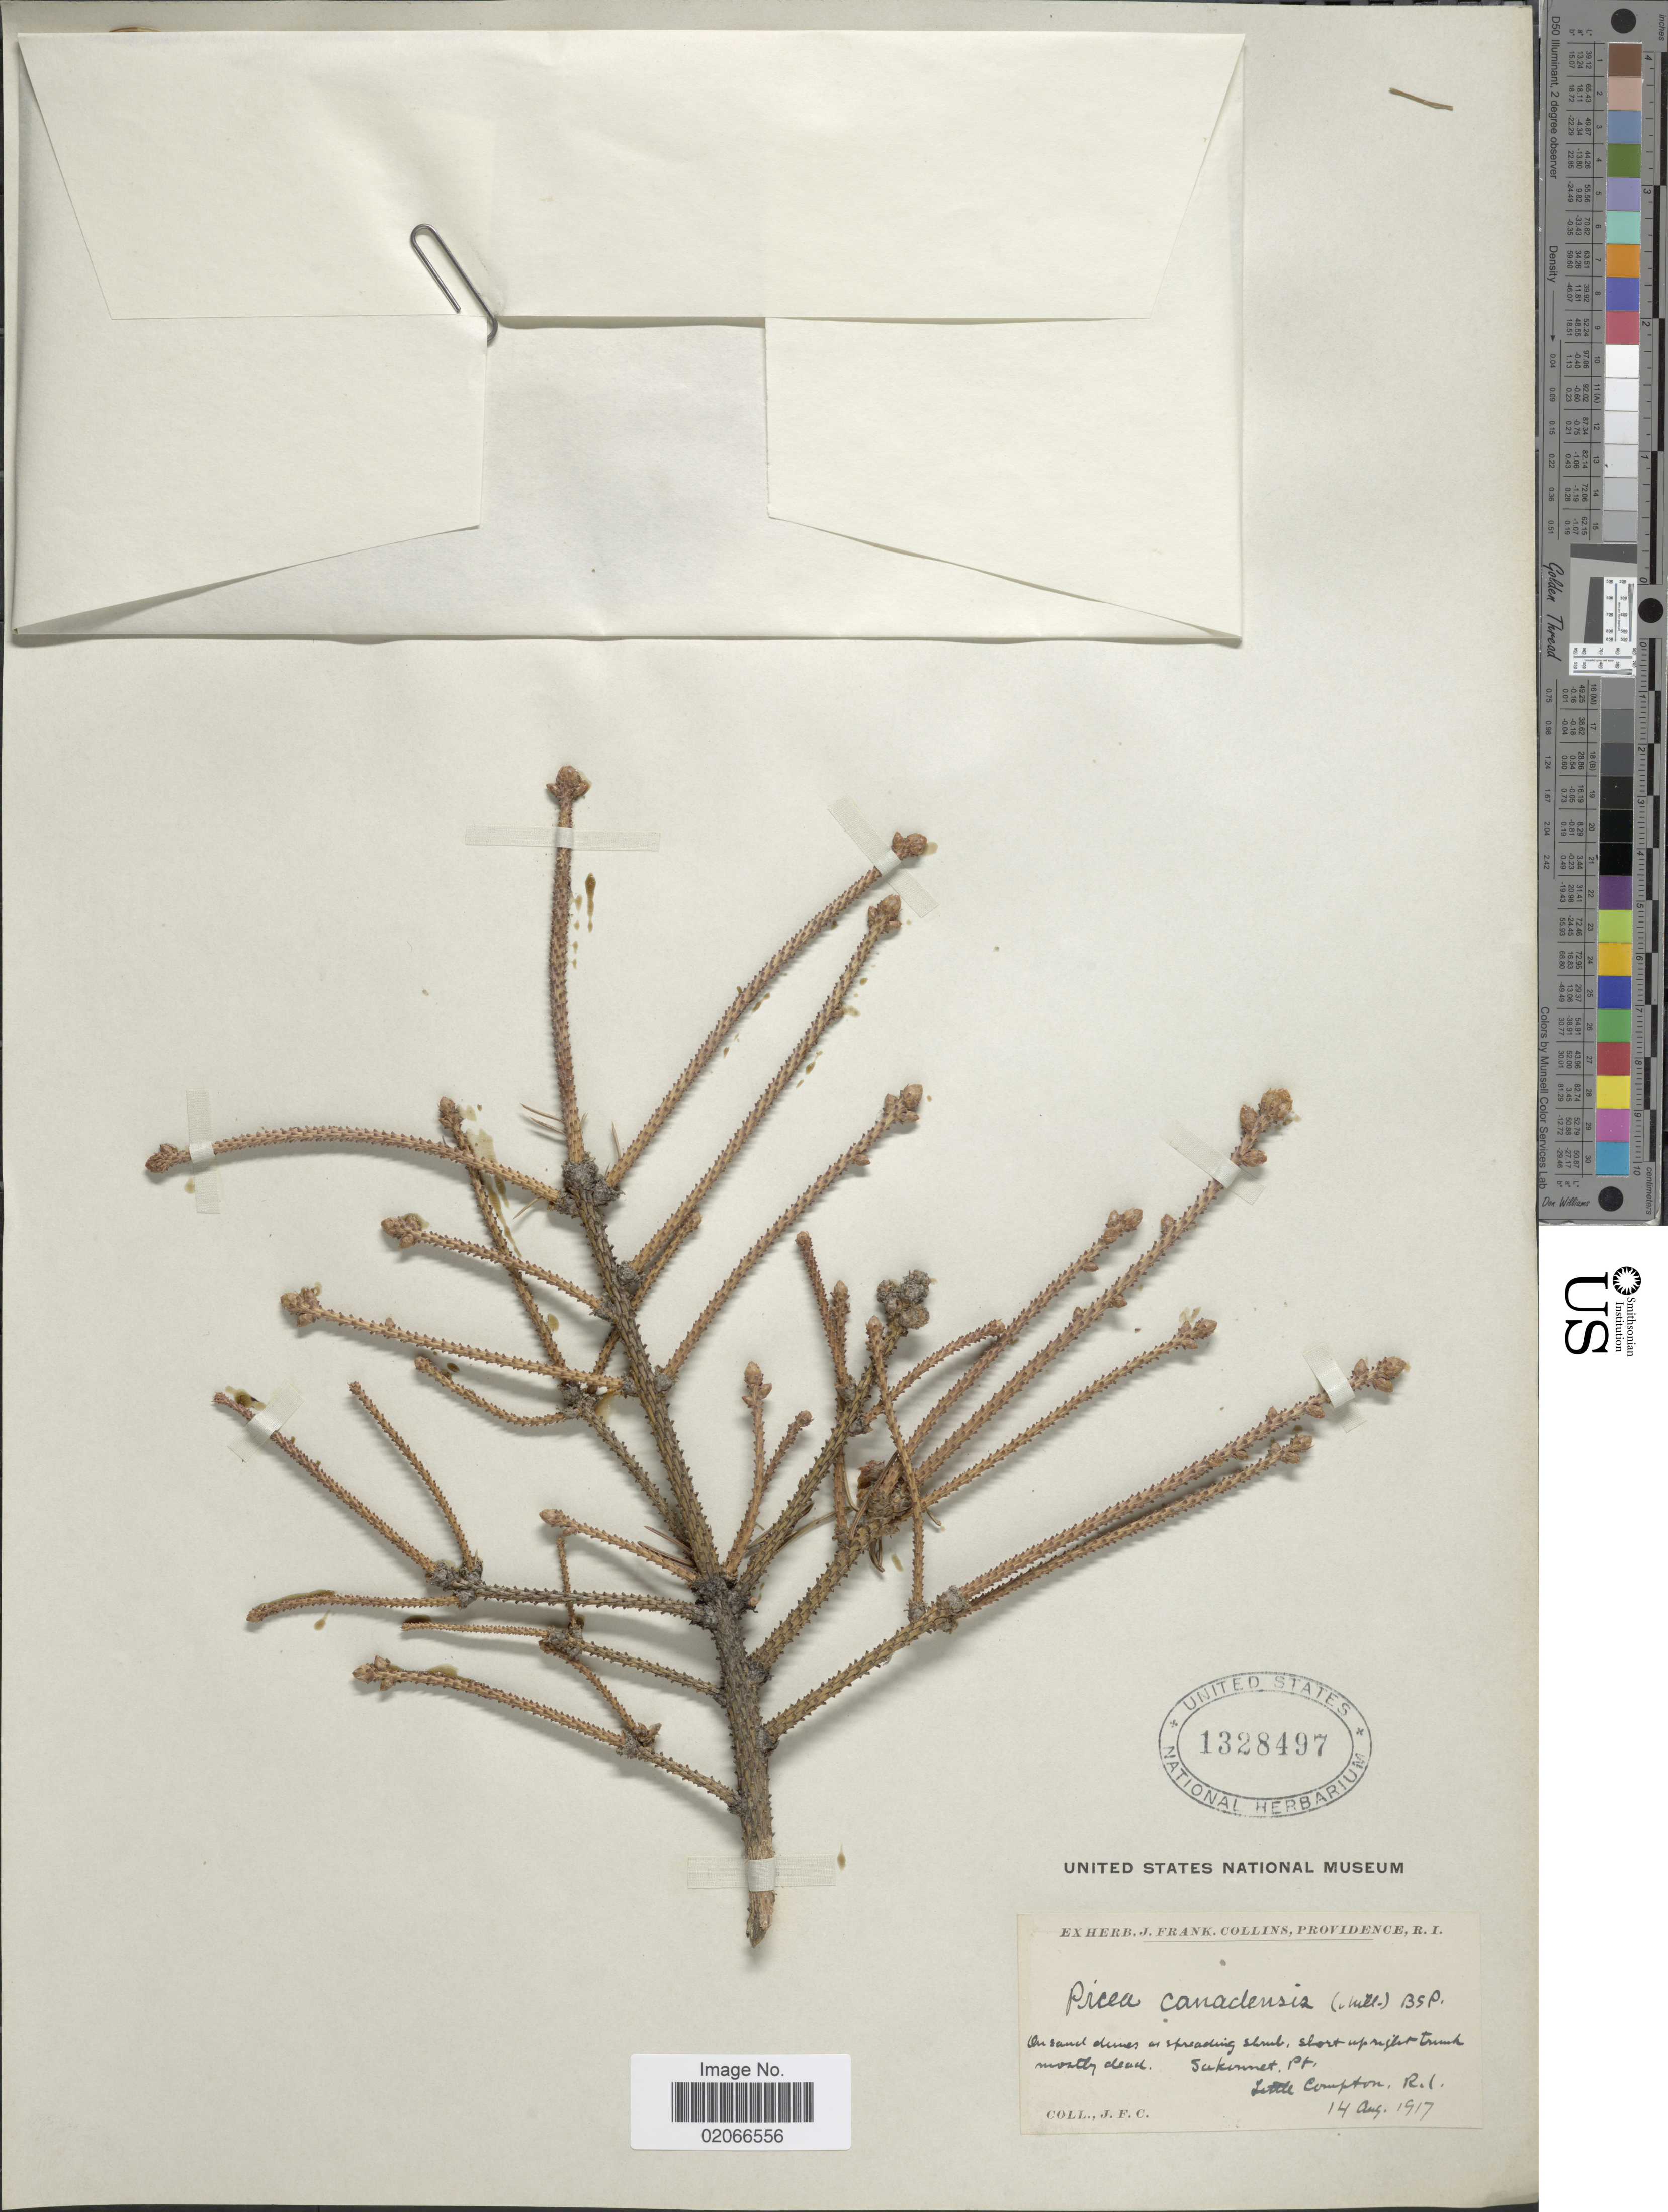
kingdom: Plantae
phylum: Tracheophyta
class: Pinopsida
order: Pinales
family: Pinaceae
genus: Picea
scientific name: Picea glauca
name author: (Moench) Voss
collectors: J. Collins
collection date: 1917-08-14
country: United States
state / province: Rhode Island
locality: Sakonnet, Pt., Little Compton.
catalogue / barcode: US 1328497